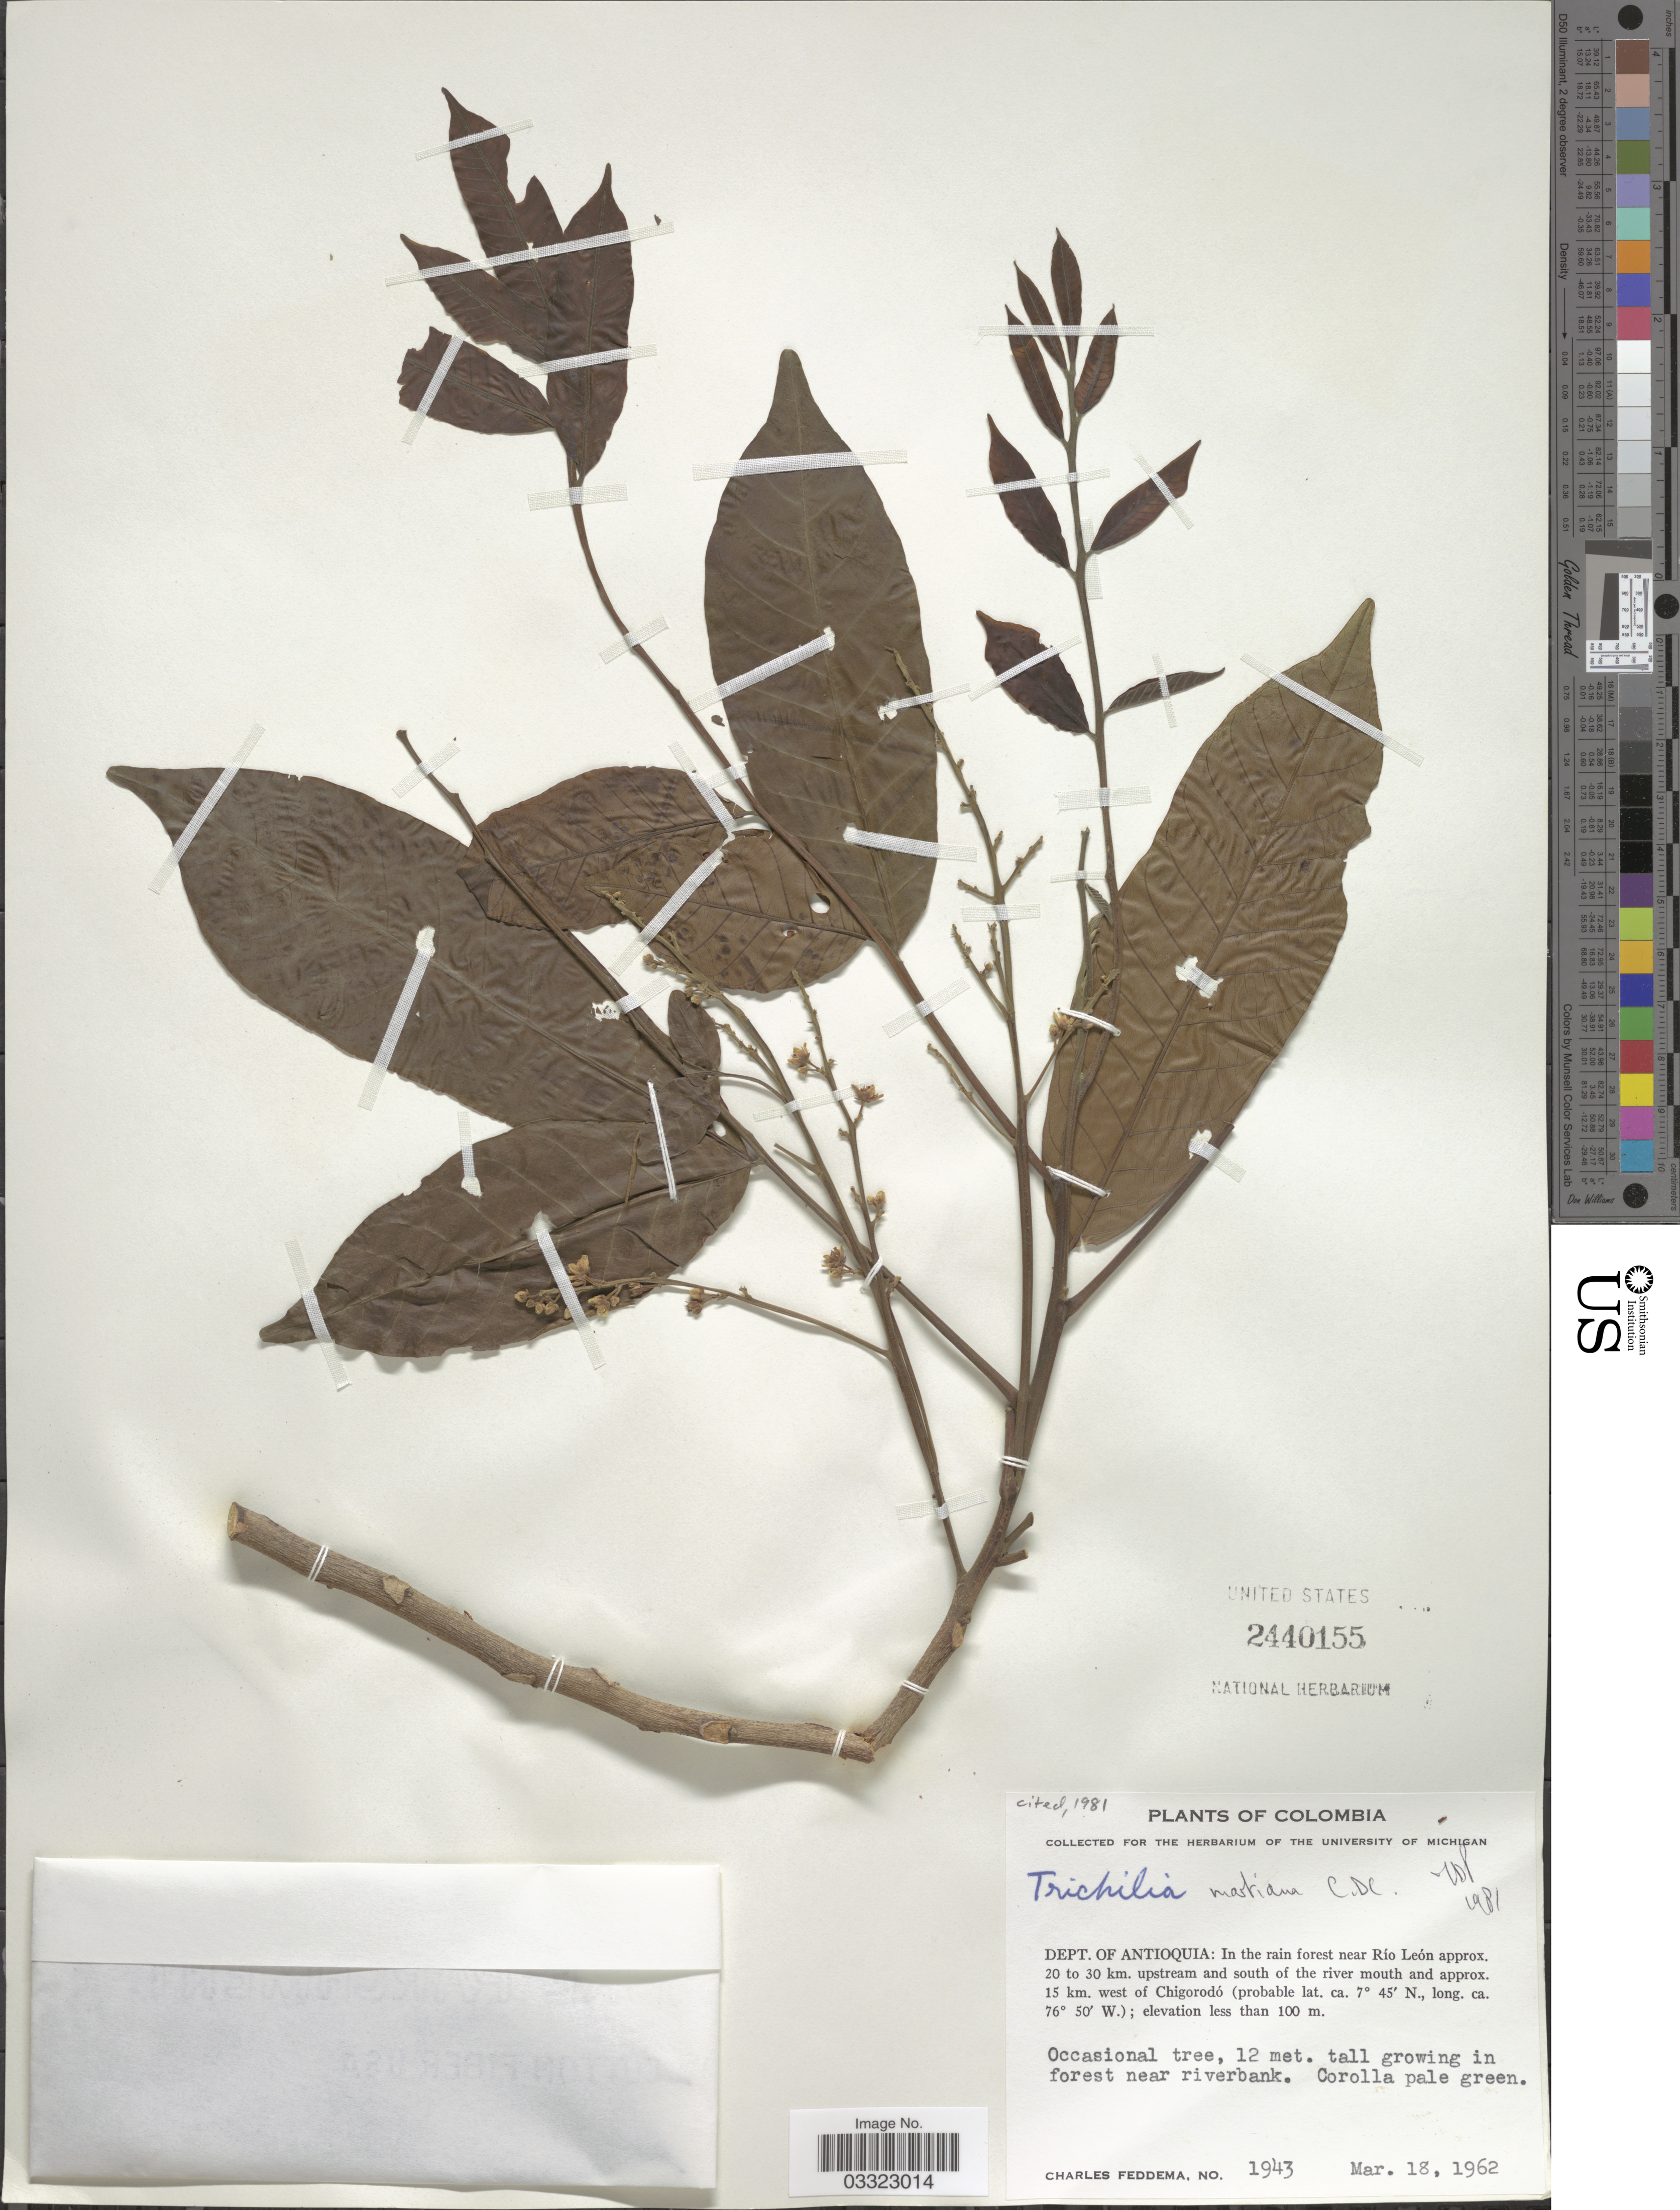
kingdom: Plantae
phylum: Tracheophyta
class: Magnoliopsida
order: Sapindales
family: Meliaceae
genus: Trichilia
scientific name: Trichilia martiana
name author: C. DC.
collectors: C. Feddema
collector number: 1943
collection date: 1962-03-18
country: Colombia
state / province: Antioquia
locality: Dept. of Antioquia: In the rain forest near Río León approx. 20 to 30 km. upstream and south of the river mouth and approx. 15 km. west of Chigorodó.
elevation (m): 100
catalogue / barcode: US 2440155